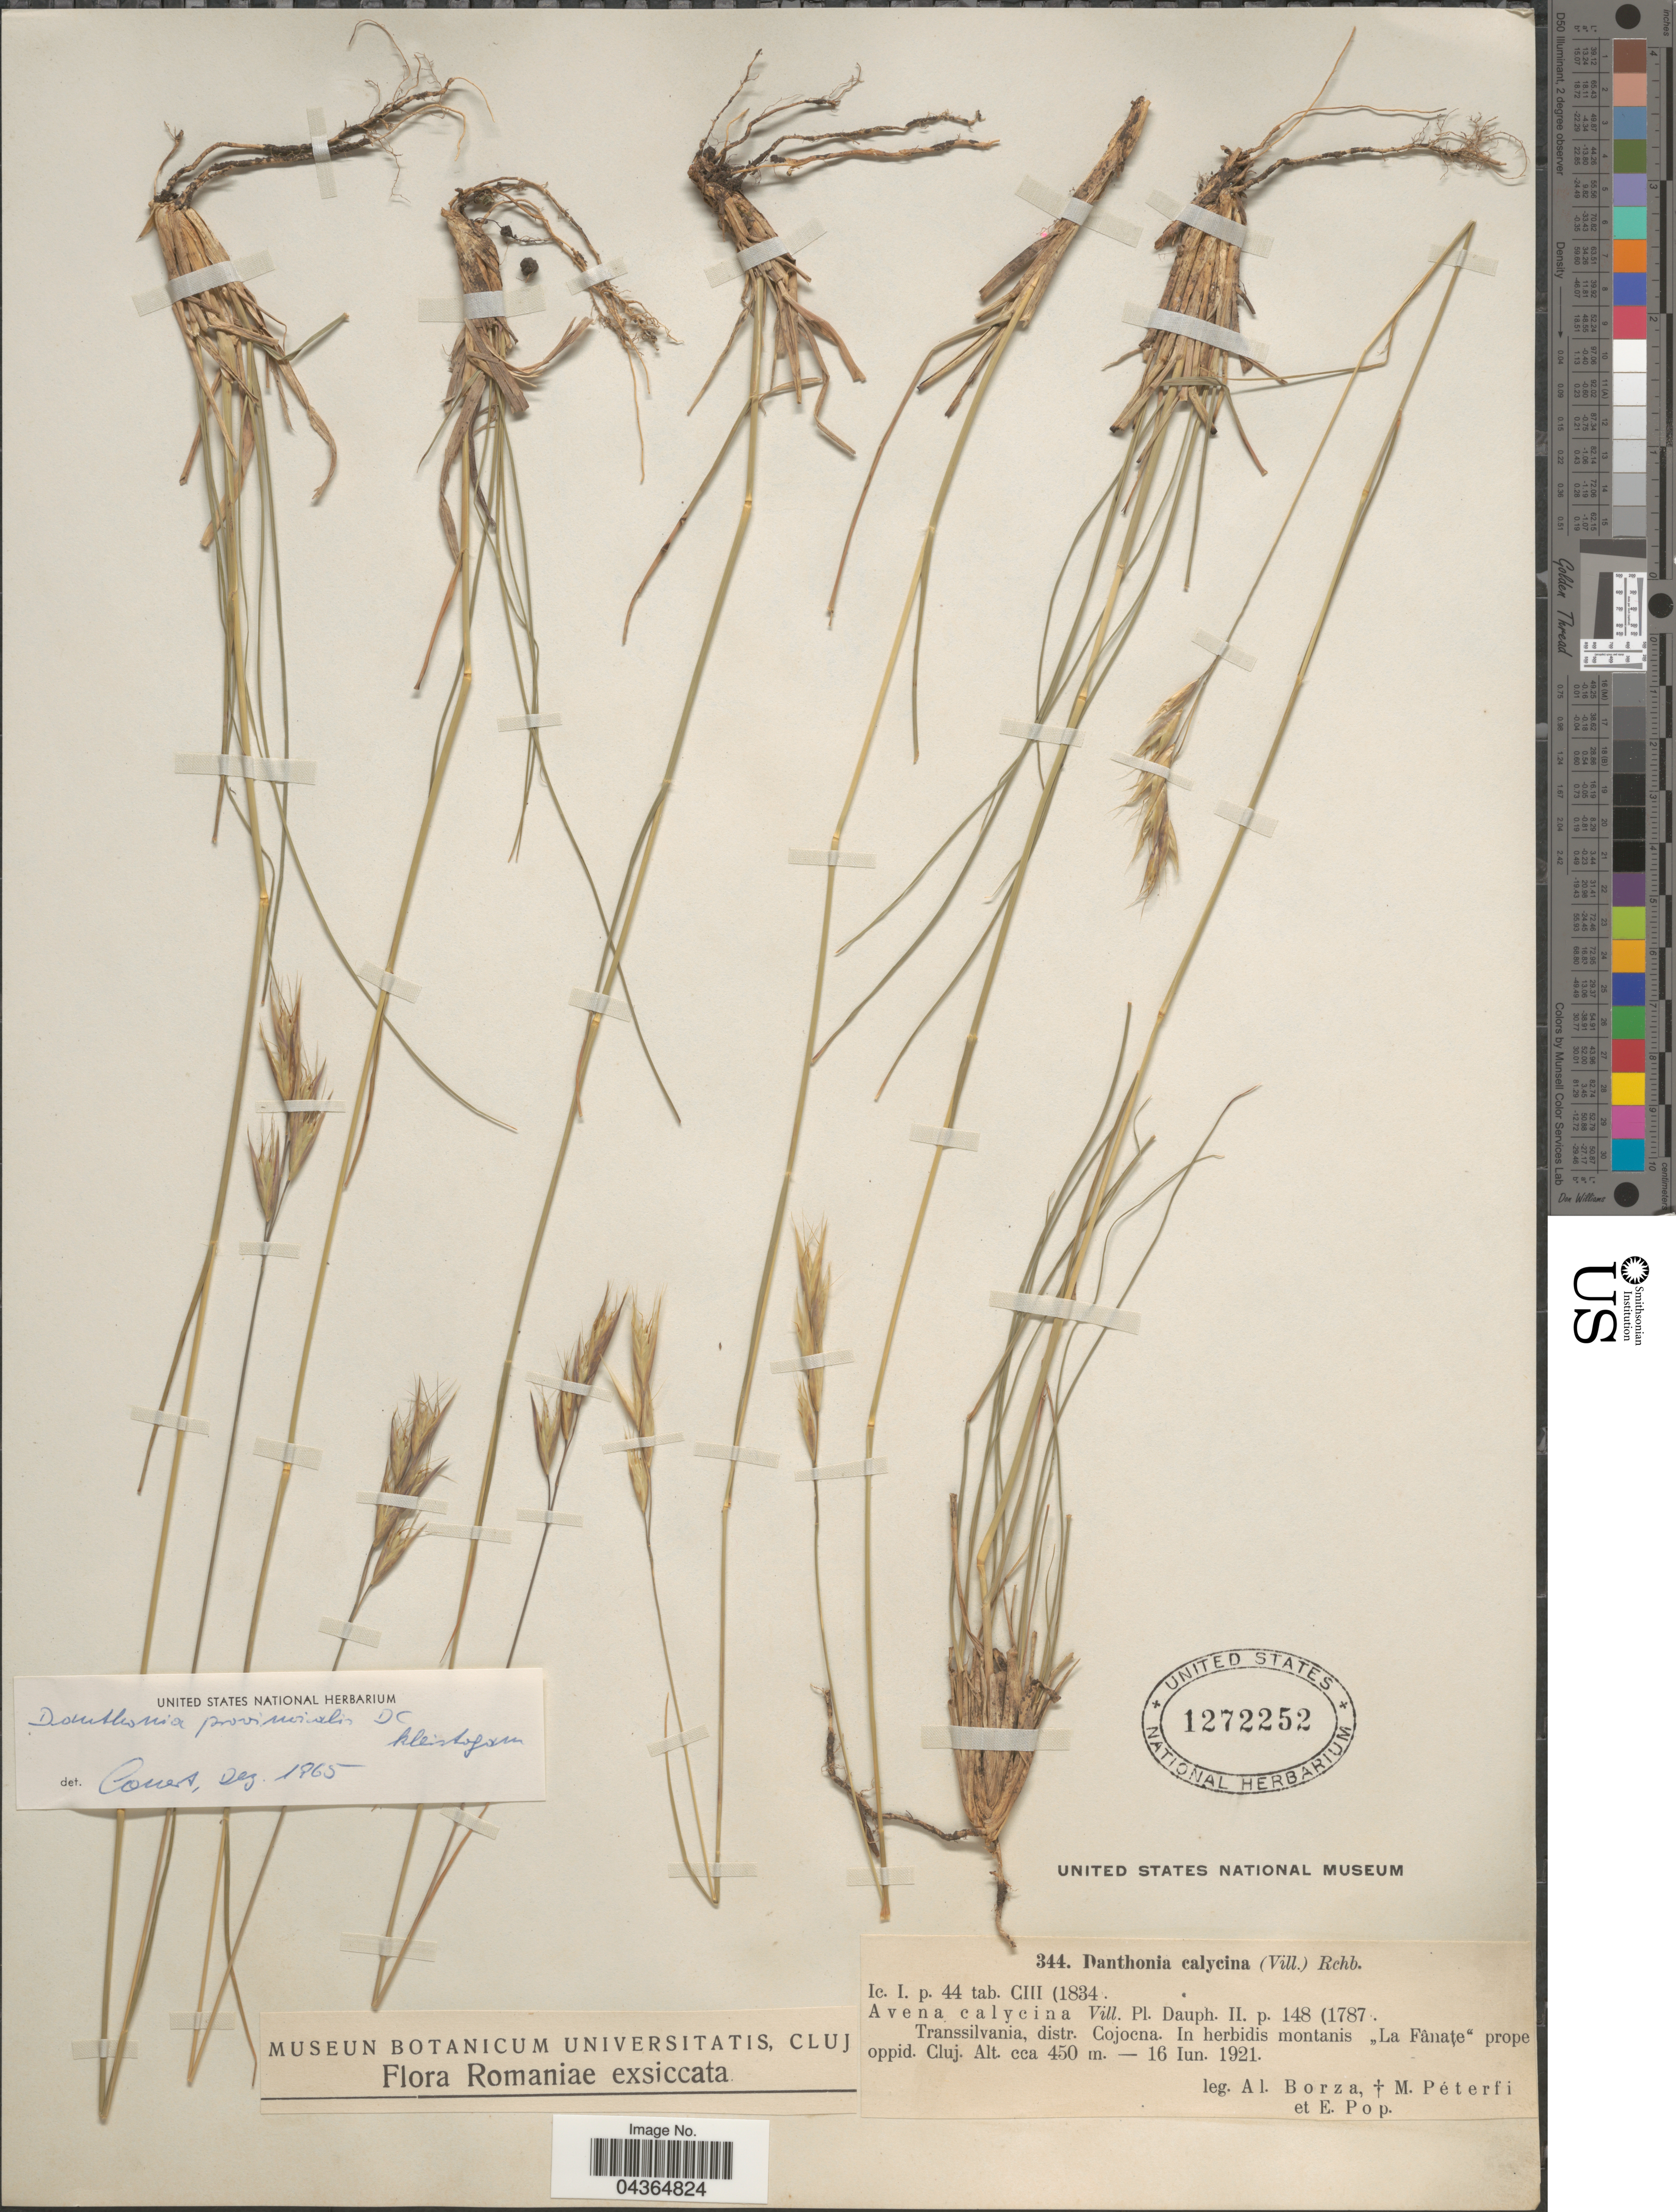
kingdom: Plantae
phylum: Tracheophyta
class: Liliopsida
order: Poales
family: Poaceae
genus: Danthonia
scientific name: Danthonia alpina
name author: Vest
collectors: A. Borza, M. Péterfi & E. Pop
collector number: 344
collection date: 1921-06-16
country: Romania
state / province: Cluj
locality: Transsilvania, distr. Cojocna. In herbidis montanis "La Fânate" prope oppid.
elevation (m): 450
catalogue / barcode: US 1272252